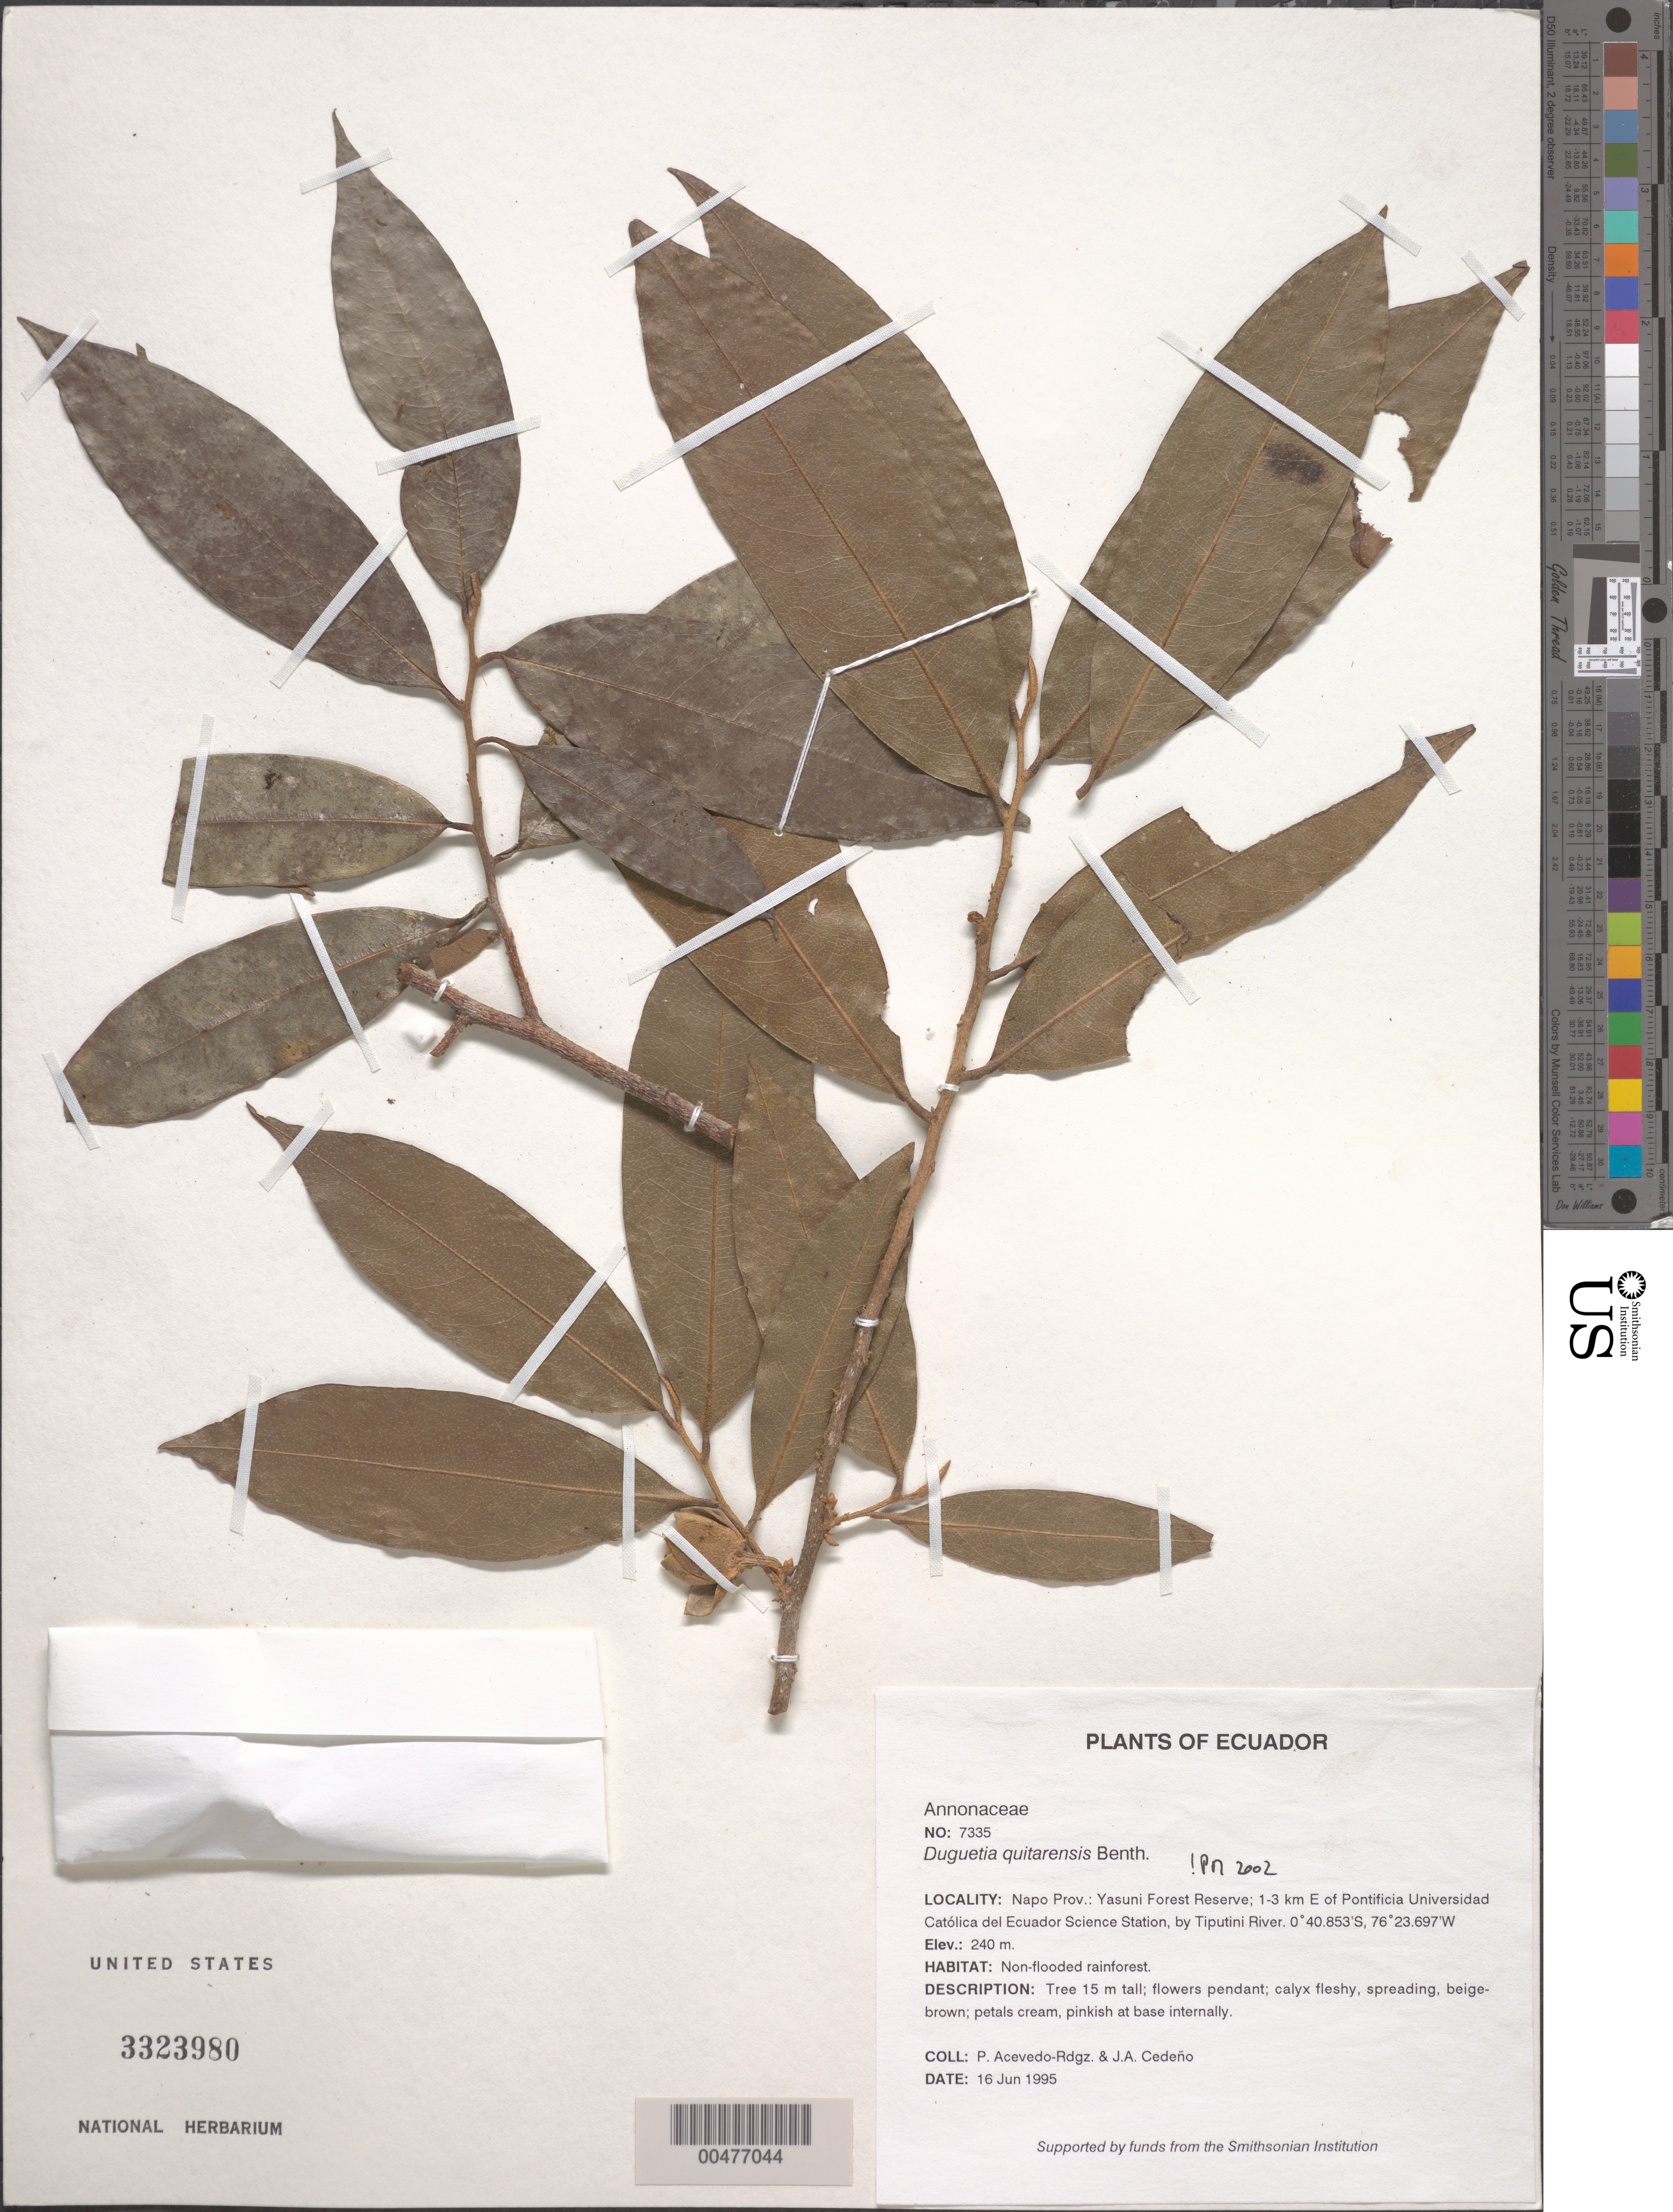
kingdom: Plantae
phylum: Tracheophyta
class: Magnoliopsida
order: Magnoliales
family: Annonaceae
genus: Duguetia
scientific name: Duguetia quitarensis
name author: Benth.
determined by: Maas, Paul J. M.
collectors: P. Acevedo-Rodr. & J. A. Cedeño M.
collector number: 7335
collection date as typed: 16 Jun 1995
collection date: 1995-06-16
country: Ecuador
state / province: Napo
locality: Napo Prov.: Yasuni Forest Reserve; 1-3 km E of Pontificia Universidad Católica del Ecuador Science Station by Tiputini River.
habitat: Non-flooded rainforest.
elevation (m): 240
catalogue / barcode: US 3323980